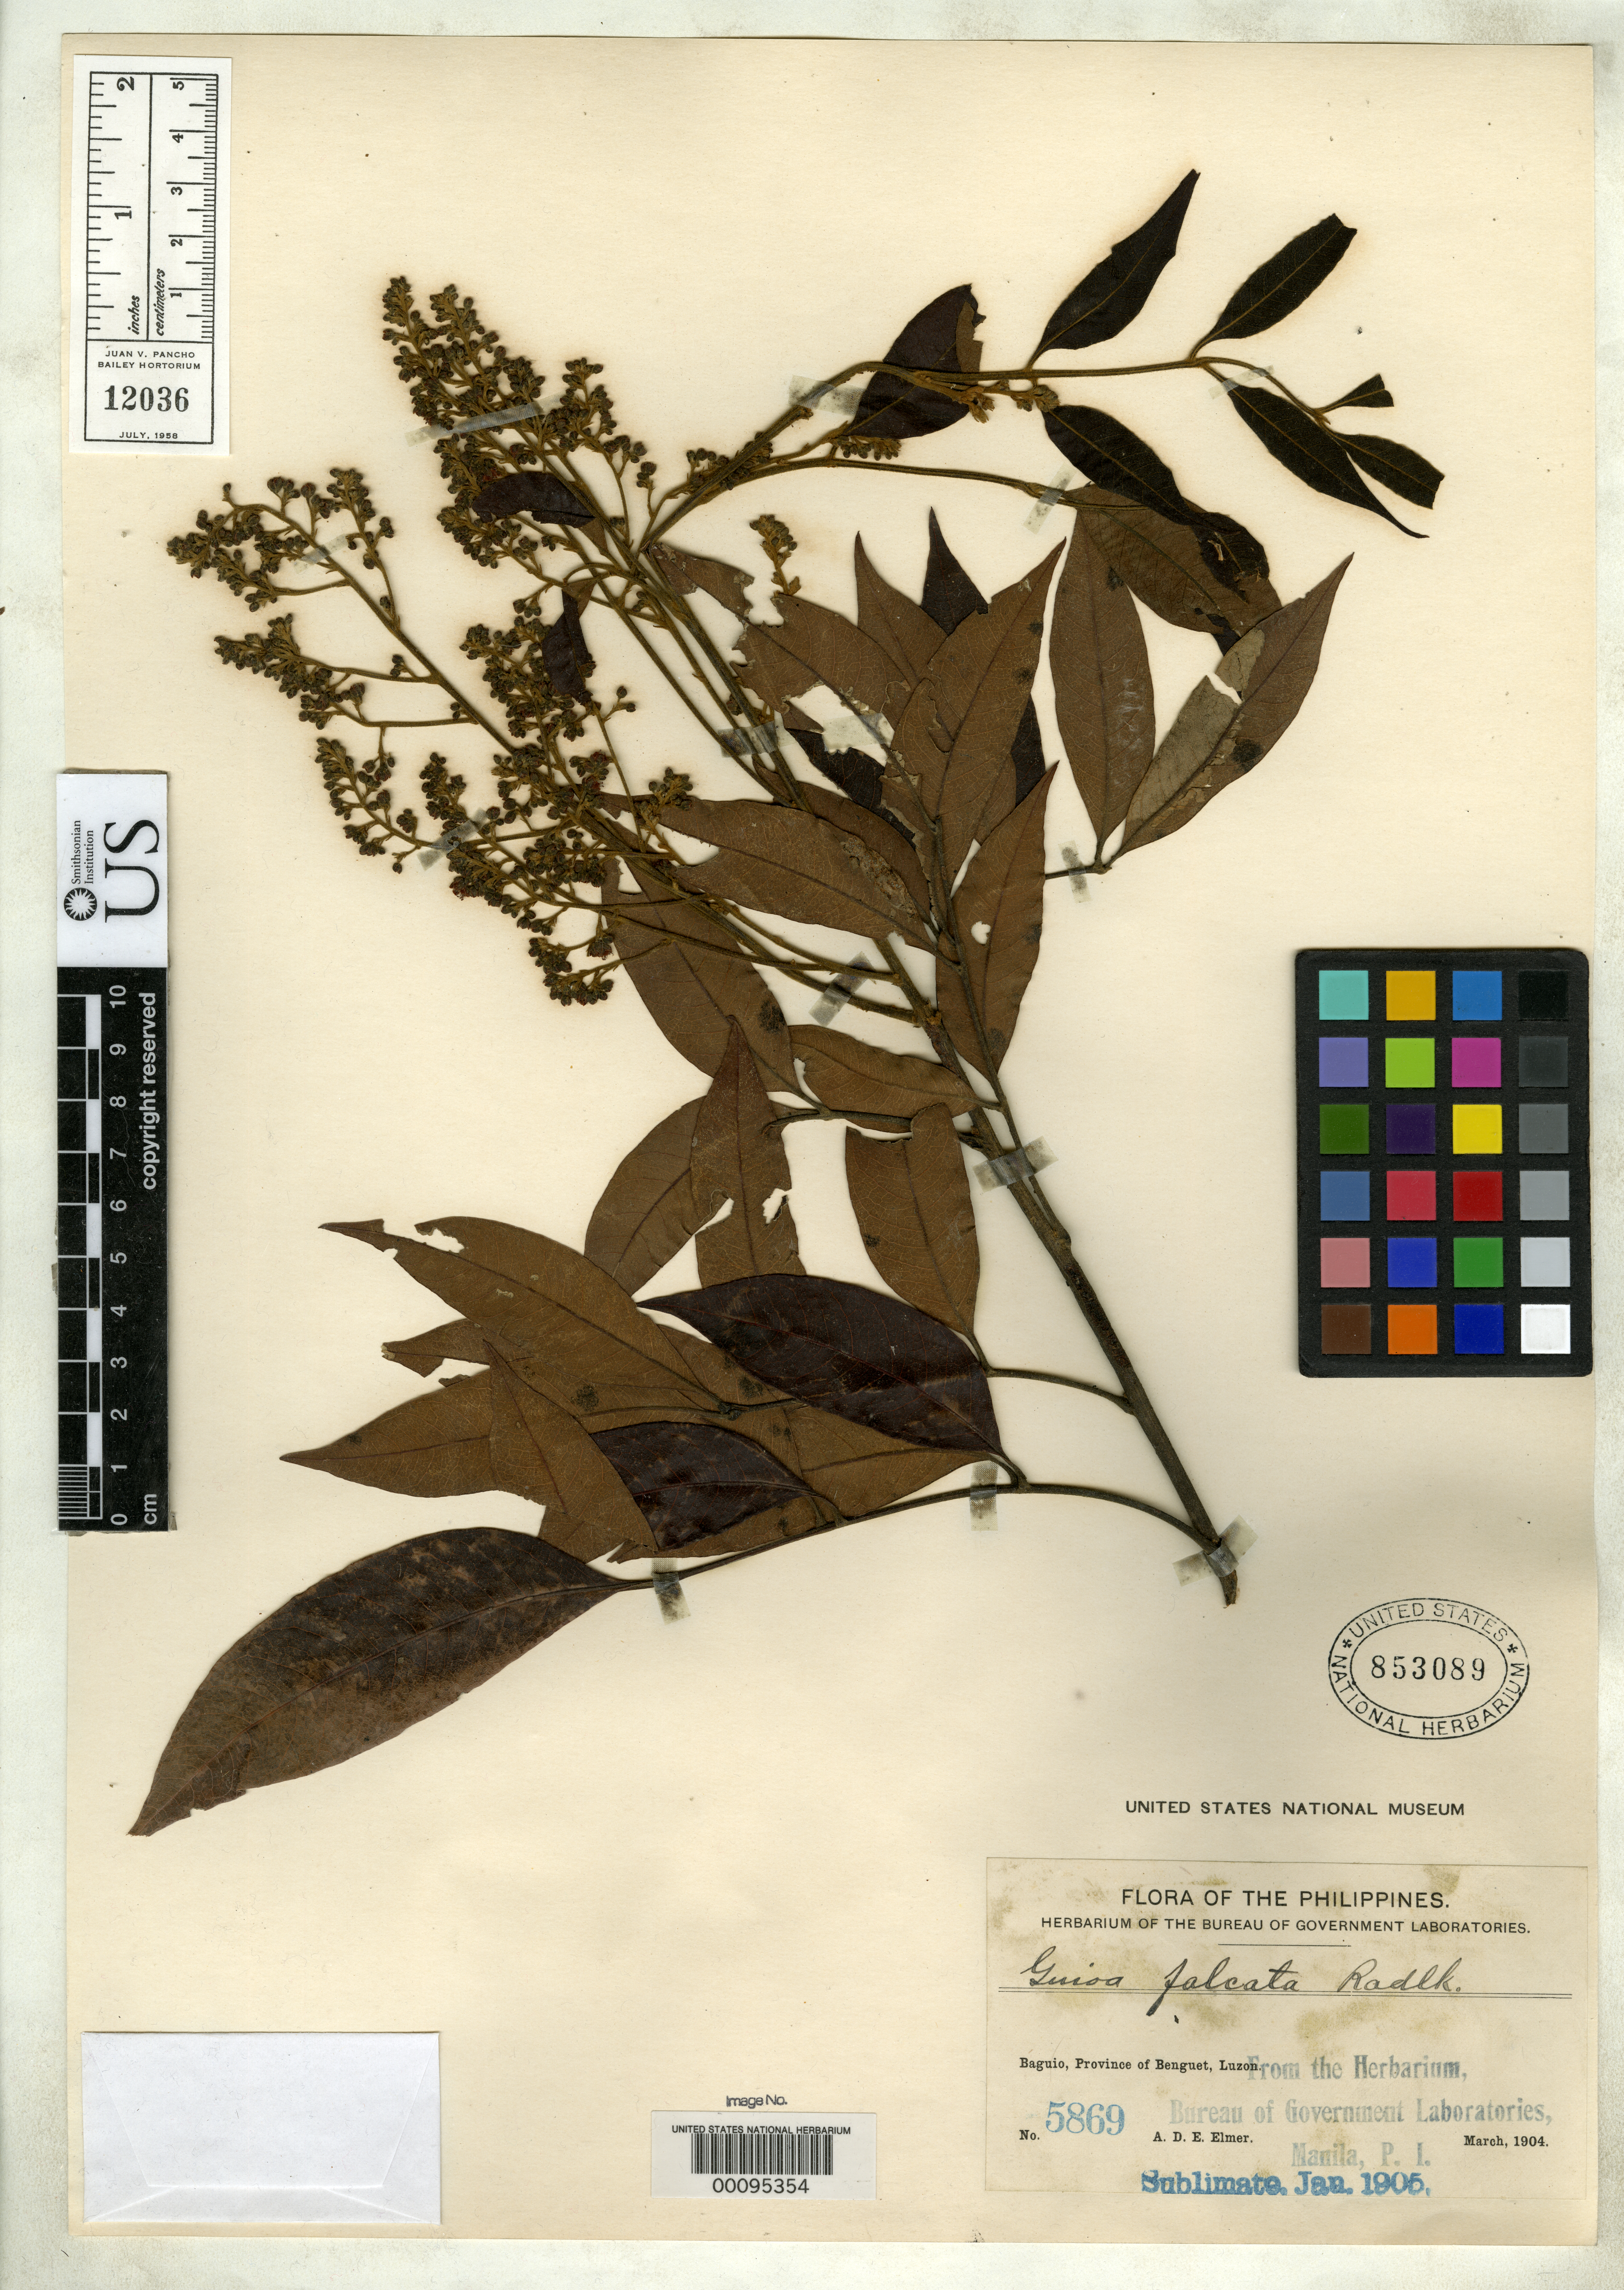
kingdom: Plantae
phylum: Tracheophyta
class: Magnoliopsida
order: Sapindales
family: Sapindaceae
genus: Guioa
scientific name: Guioa falcata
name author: Radlk.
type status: Isotype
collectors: A. D. E. Elmer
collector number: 5869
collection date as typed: Mar 1904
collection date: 1904-03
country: Philippines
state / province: Cordillera (Administrative Region)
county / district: Benguet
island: Luzon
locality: Baguio.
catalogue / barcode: US 853089